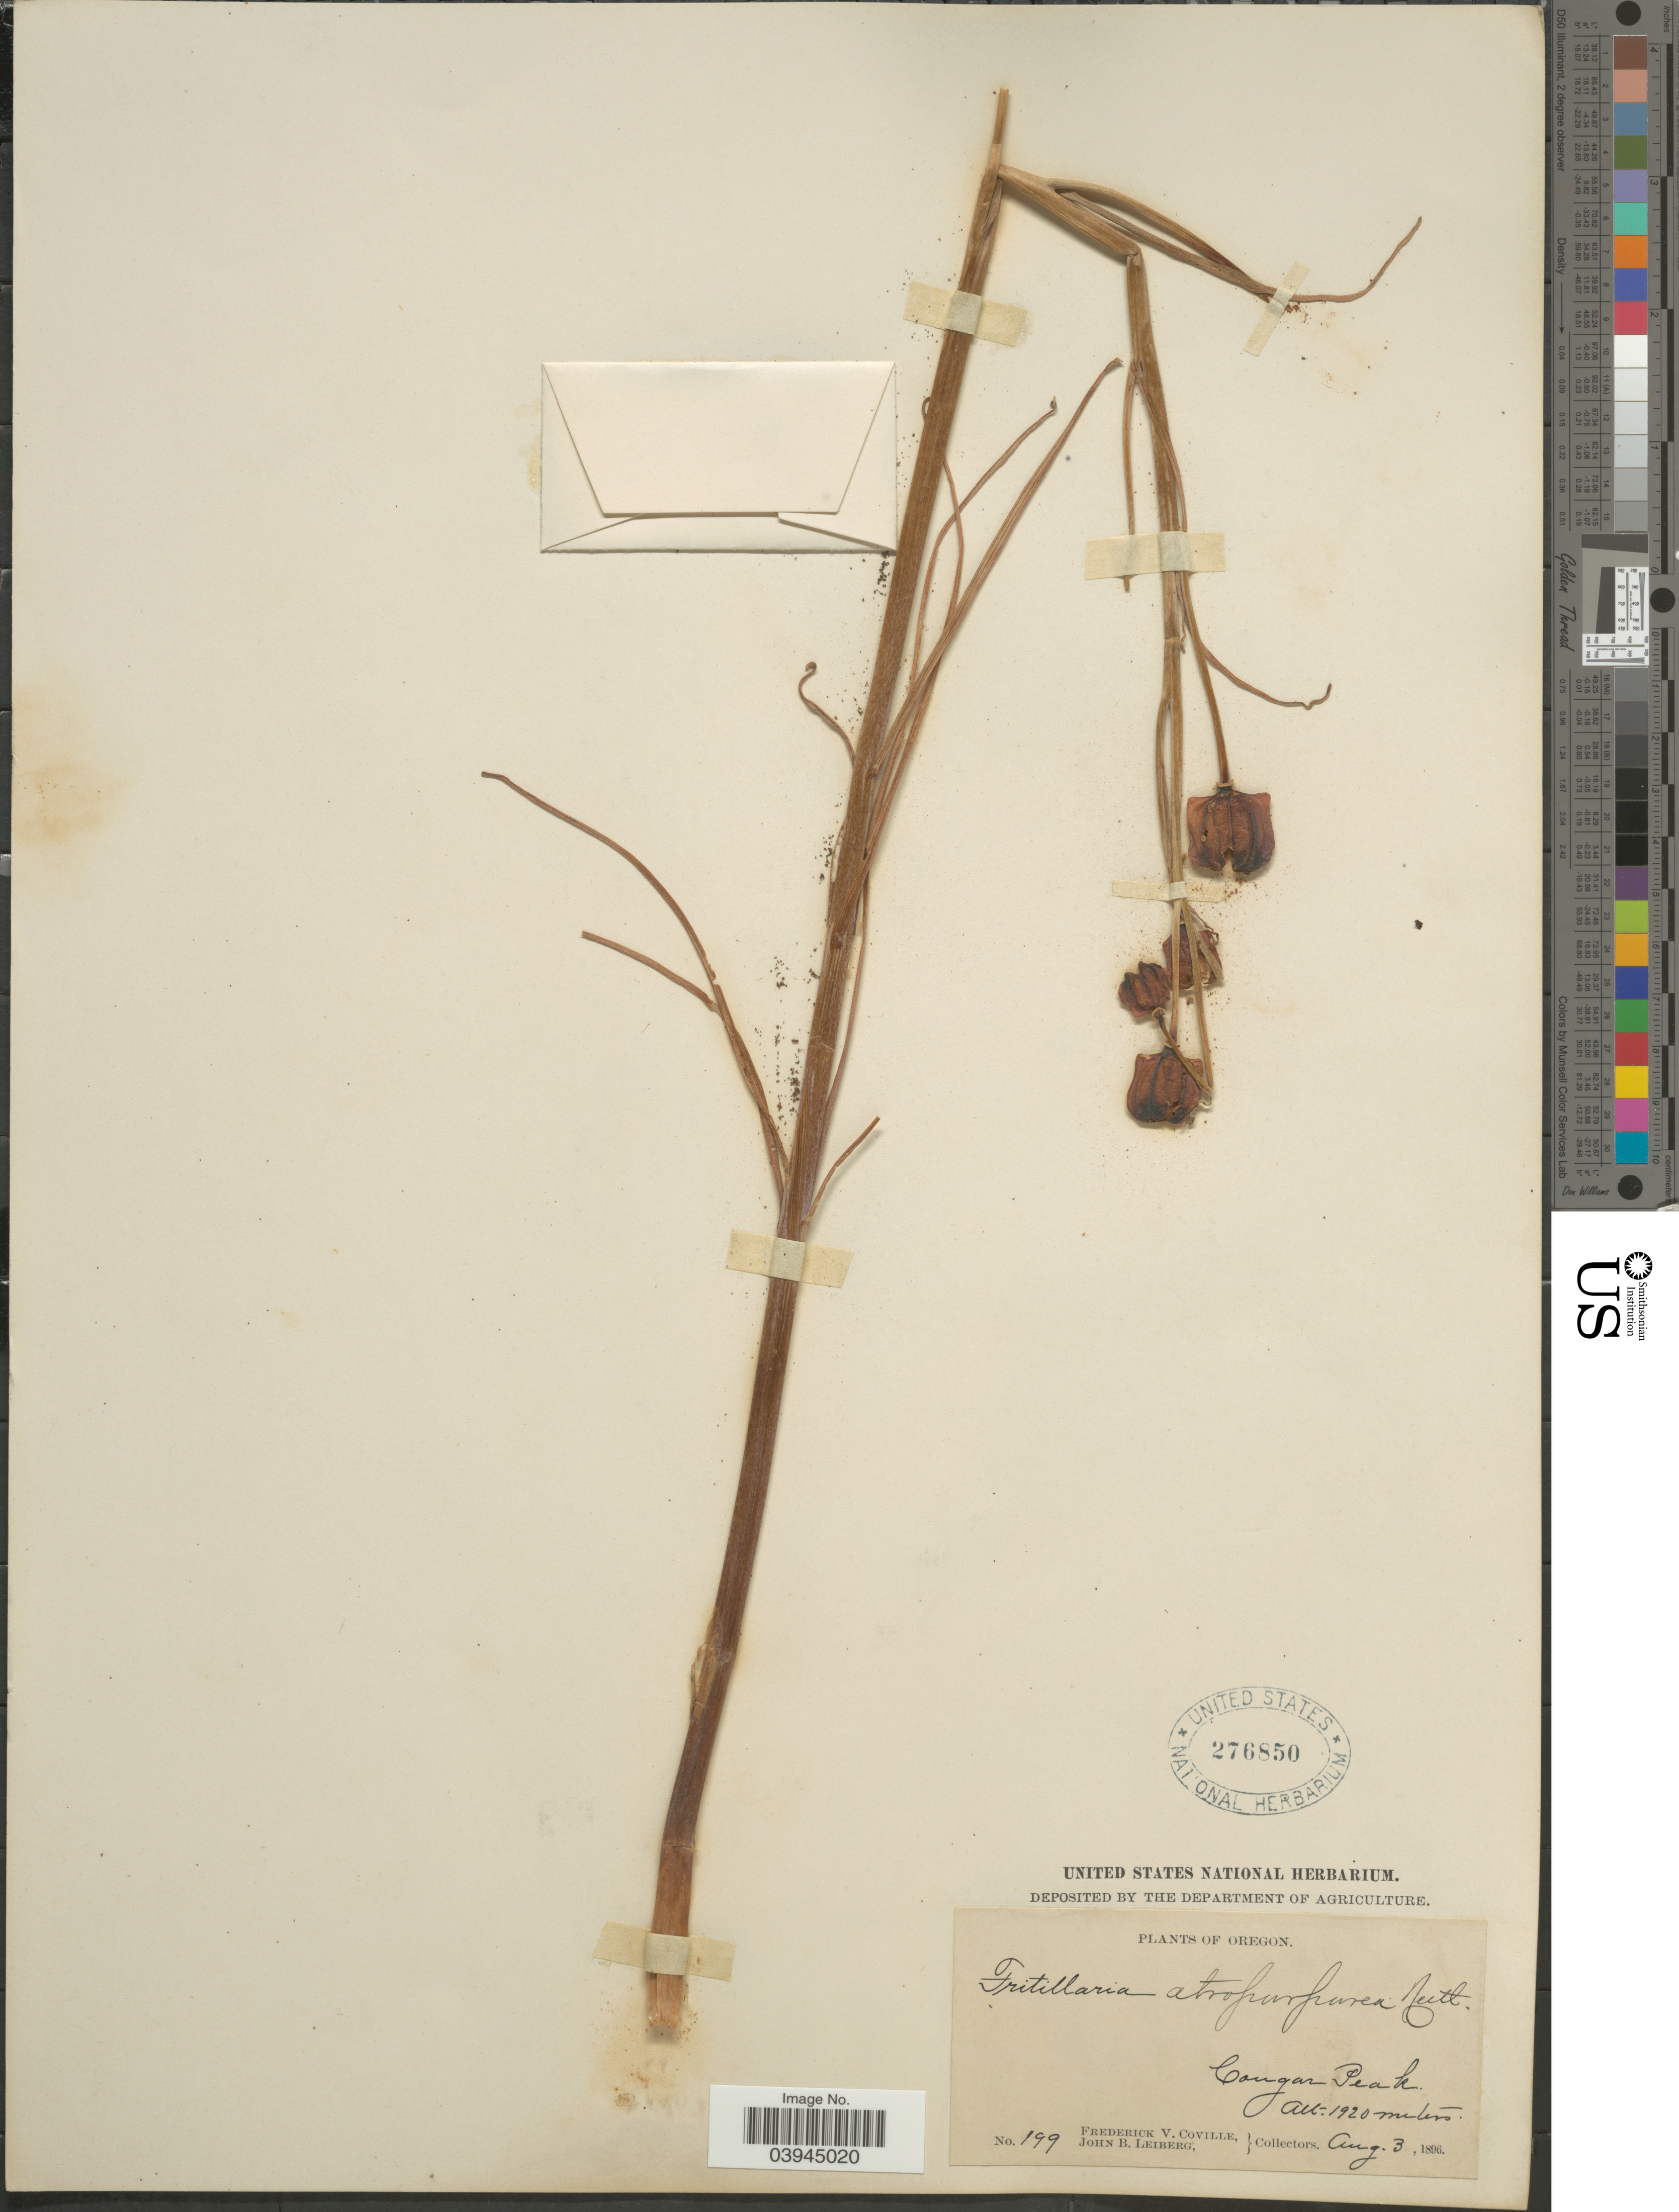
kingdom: Plantae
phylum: Tracheophyta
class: Liliopsida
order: Liliales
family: Liliaceae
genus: Fritillaria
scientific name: Fritillaria atropurpurea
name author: Nutt.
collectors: F. V. Coville & J. B. Leiberg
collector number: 199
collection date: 1896-08-03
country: United States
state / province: Oregon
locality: Congar Peak.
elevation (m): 1920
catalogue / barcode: US 276850